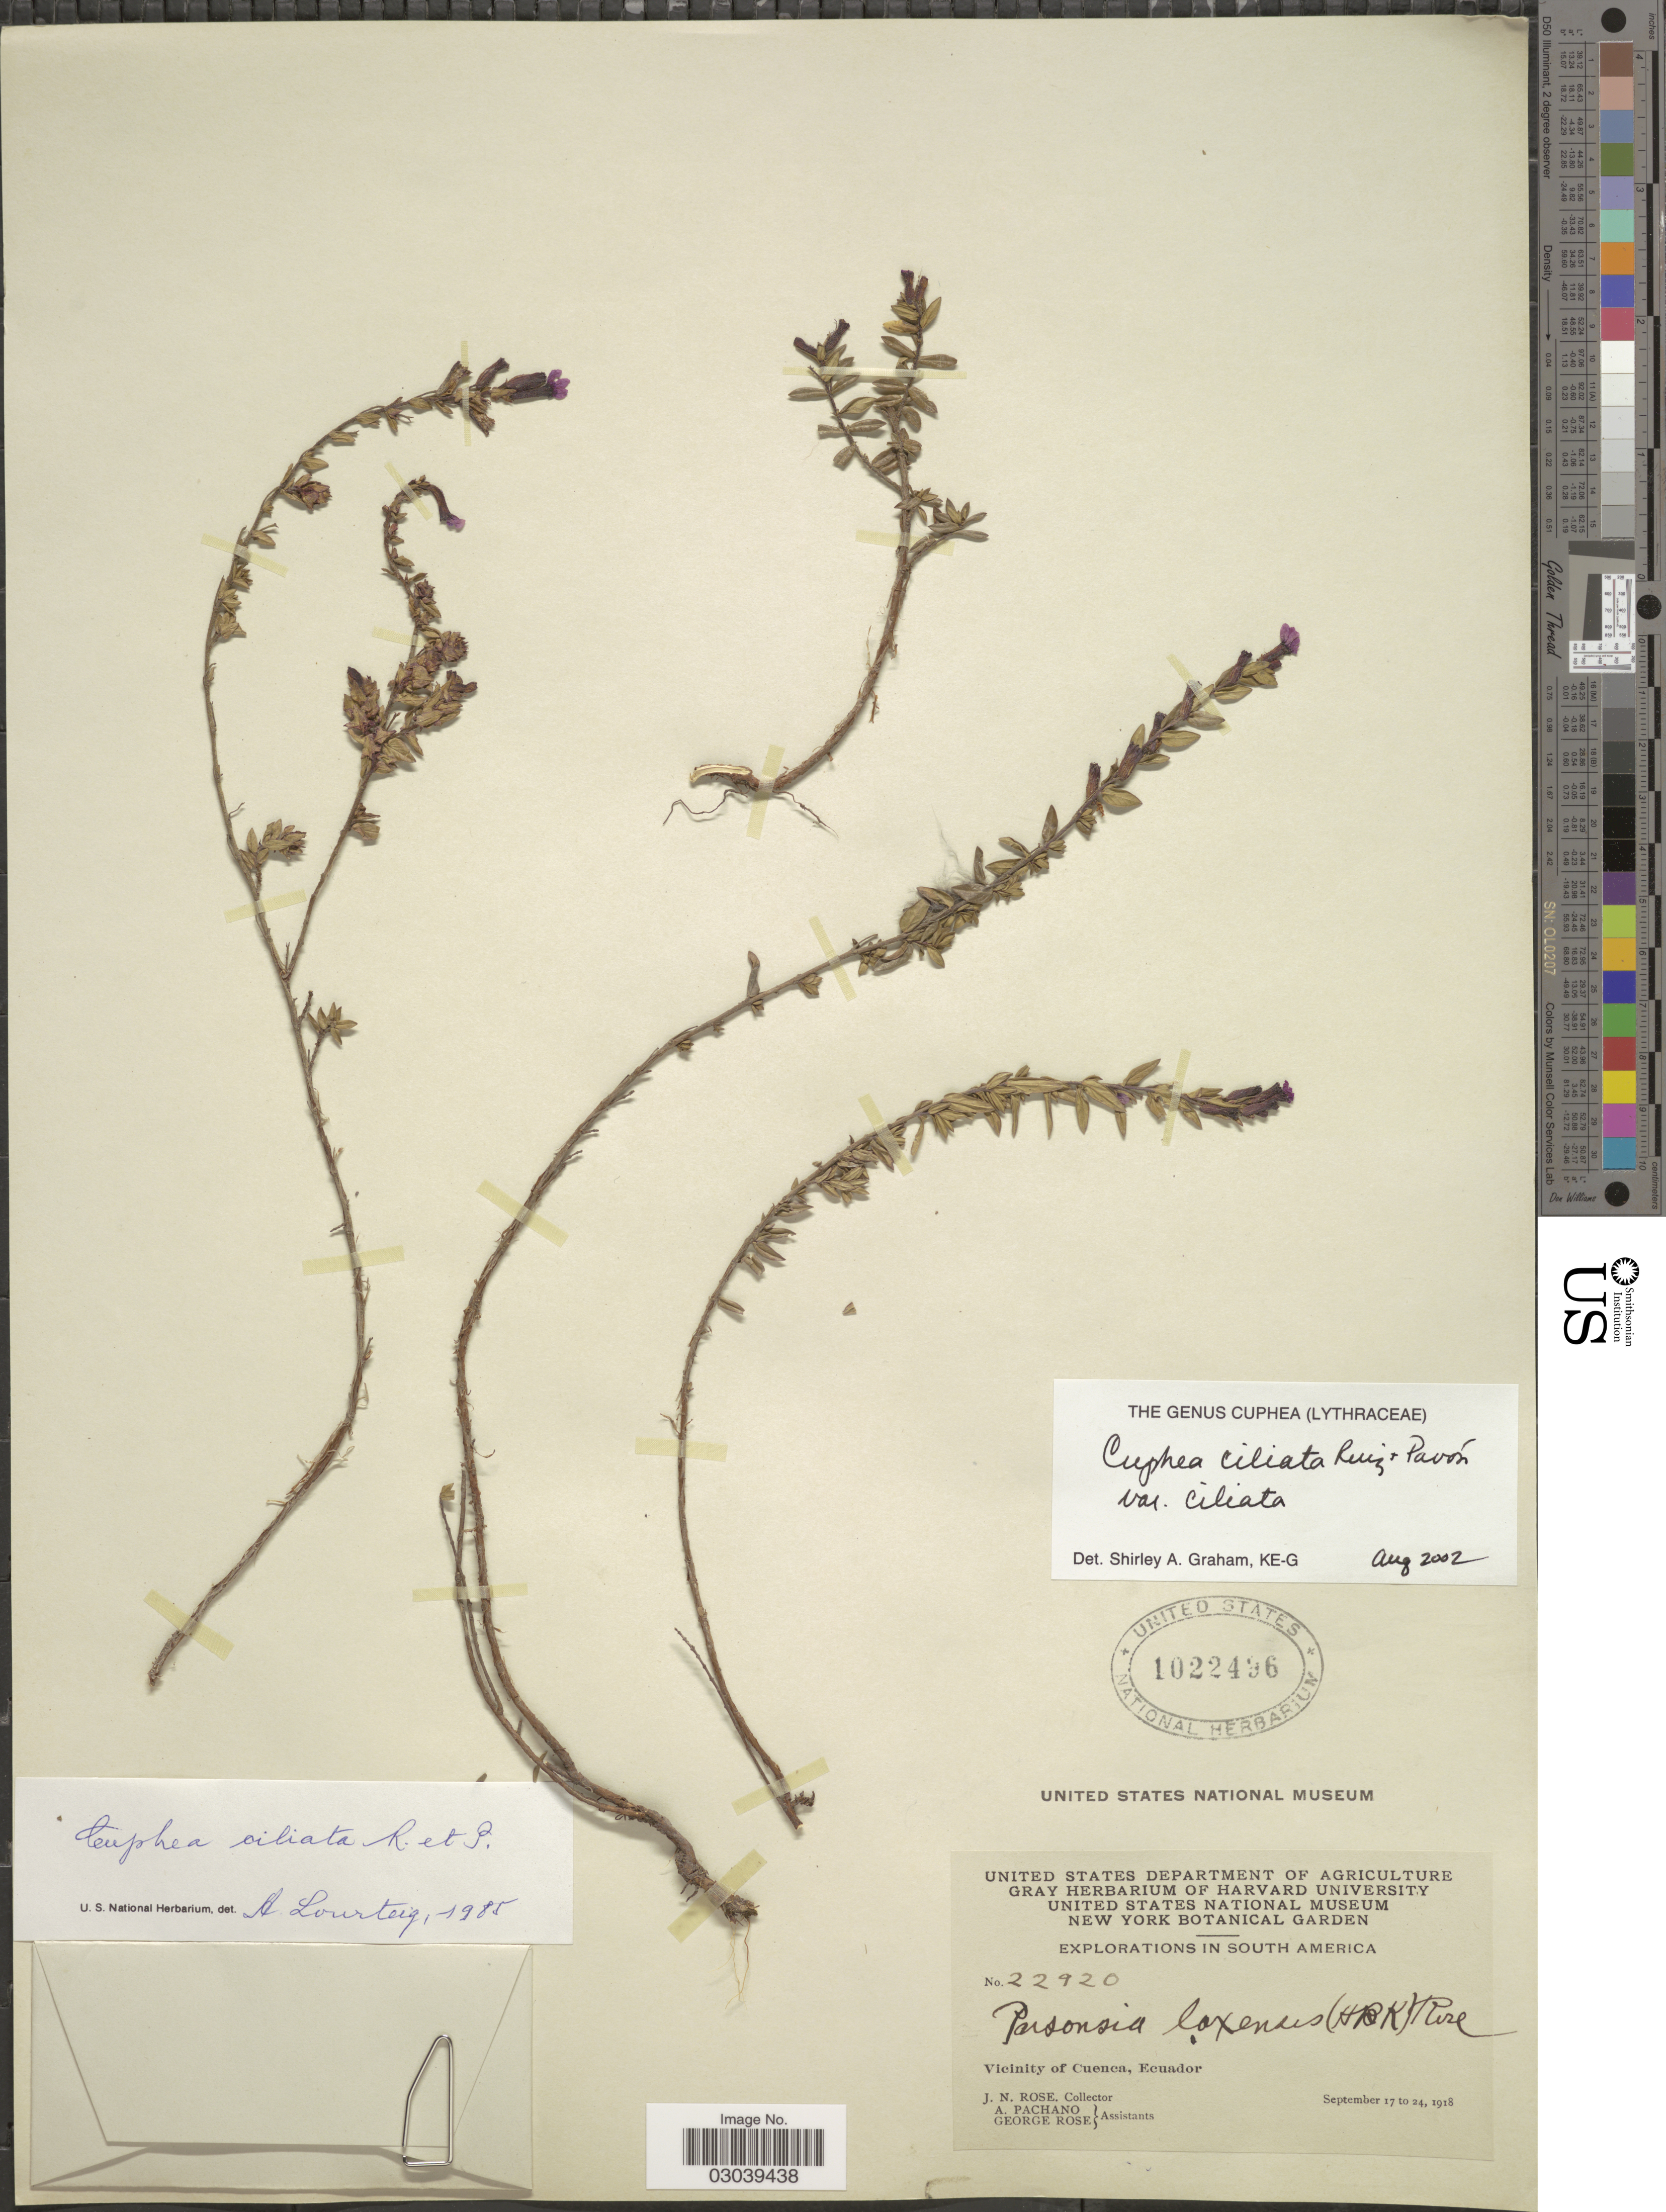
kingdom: Plantae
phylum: Tracheophyta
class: Magnoliopsida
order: Myrtales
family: Lythraceae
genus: Cuphea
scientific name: Cuphea ciliata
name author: Ruiz & Pav.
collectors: J. N. Rose, A. Pachano & G. Rose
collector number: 22920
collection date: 1918-09-17/1918-09-24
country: Ecuador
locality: Vicinity of Cuenca.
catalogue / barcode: US 1022496